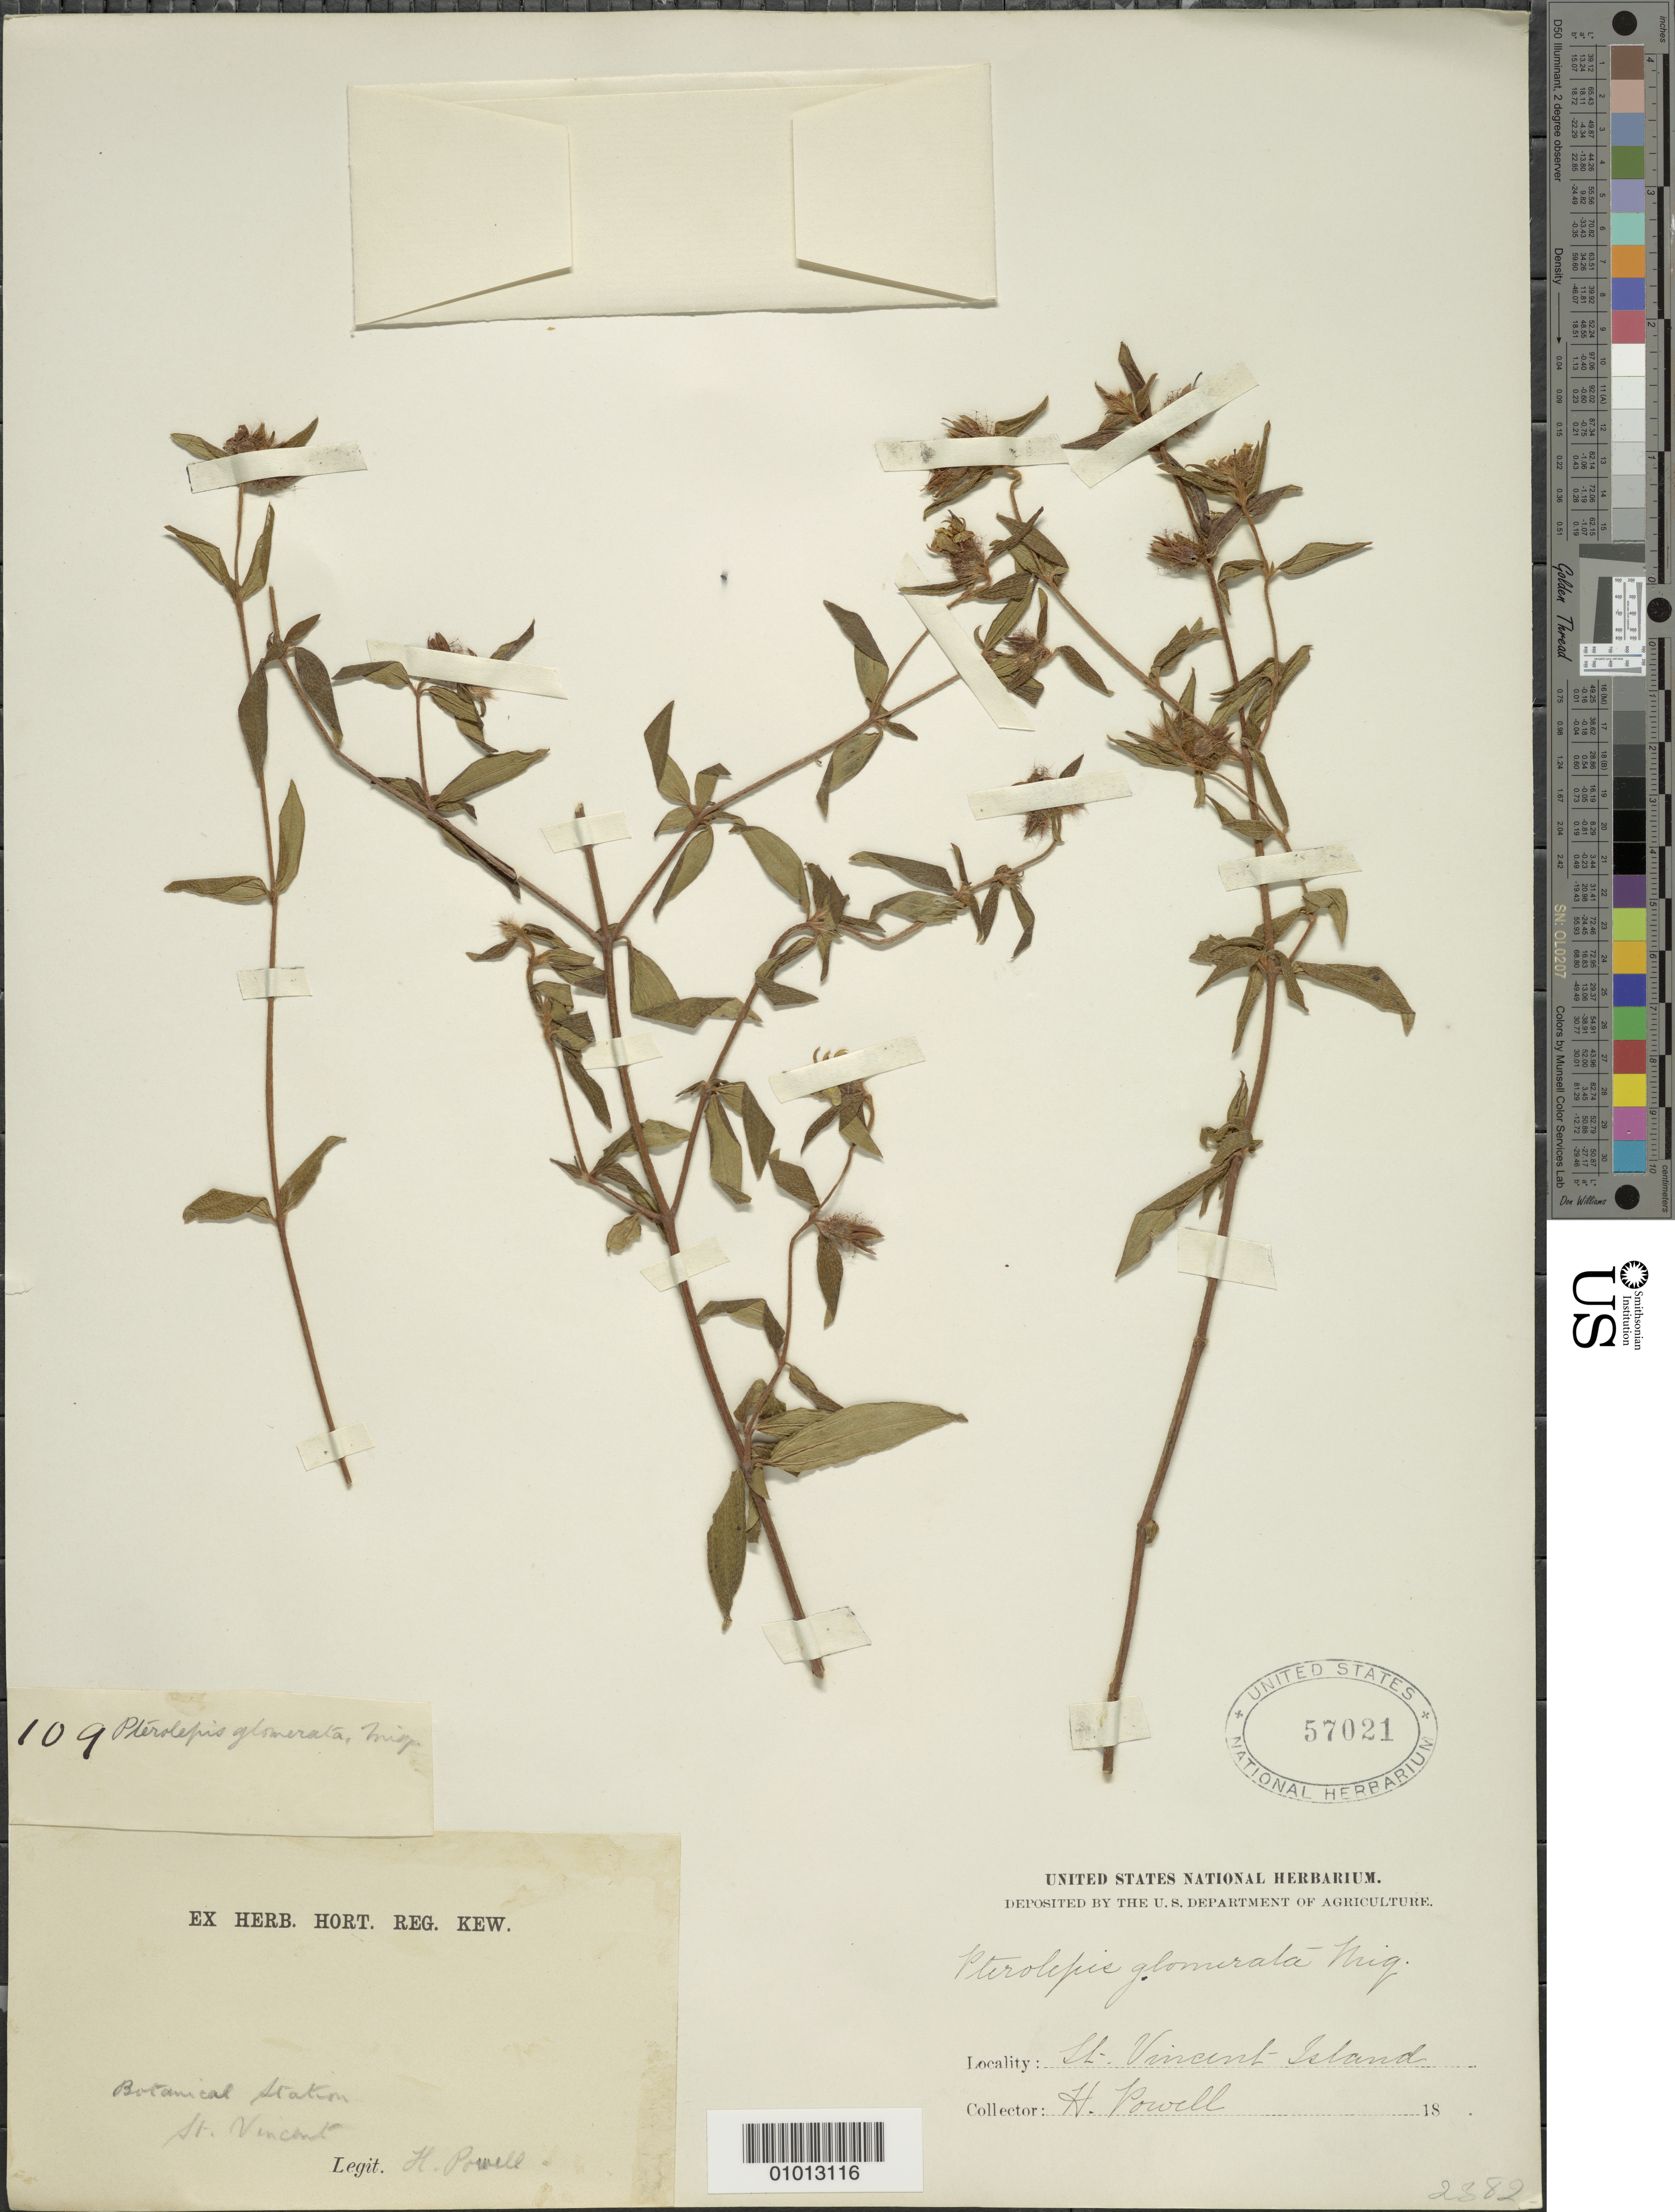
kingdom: Plantae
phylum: Tracheophyta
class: Magnoliopsida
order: Myrtales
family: Melastomataceae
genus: Pterolepis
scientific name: Pterolepis glomerata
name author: (Rottb.) Miq.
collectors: H. Powell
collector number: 109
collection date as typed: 18--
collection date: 1800/1899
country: St. Vincent - Grenadines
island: St. Vincent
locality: Botanical Station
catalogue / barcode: US 57021